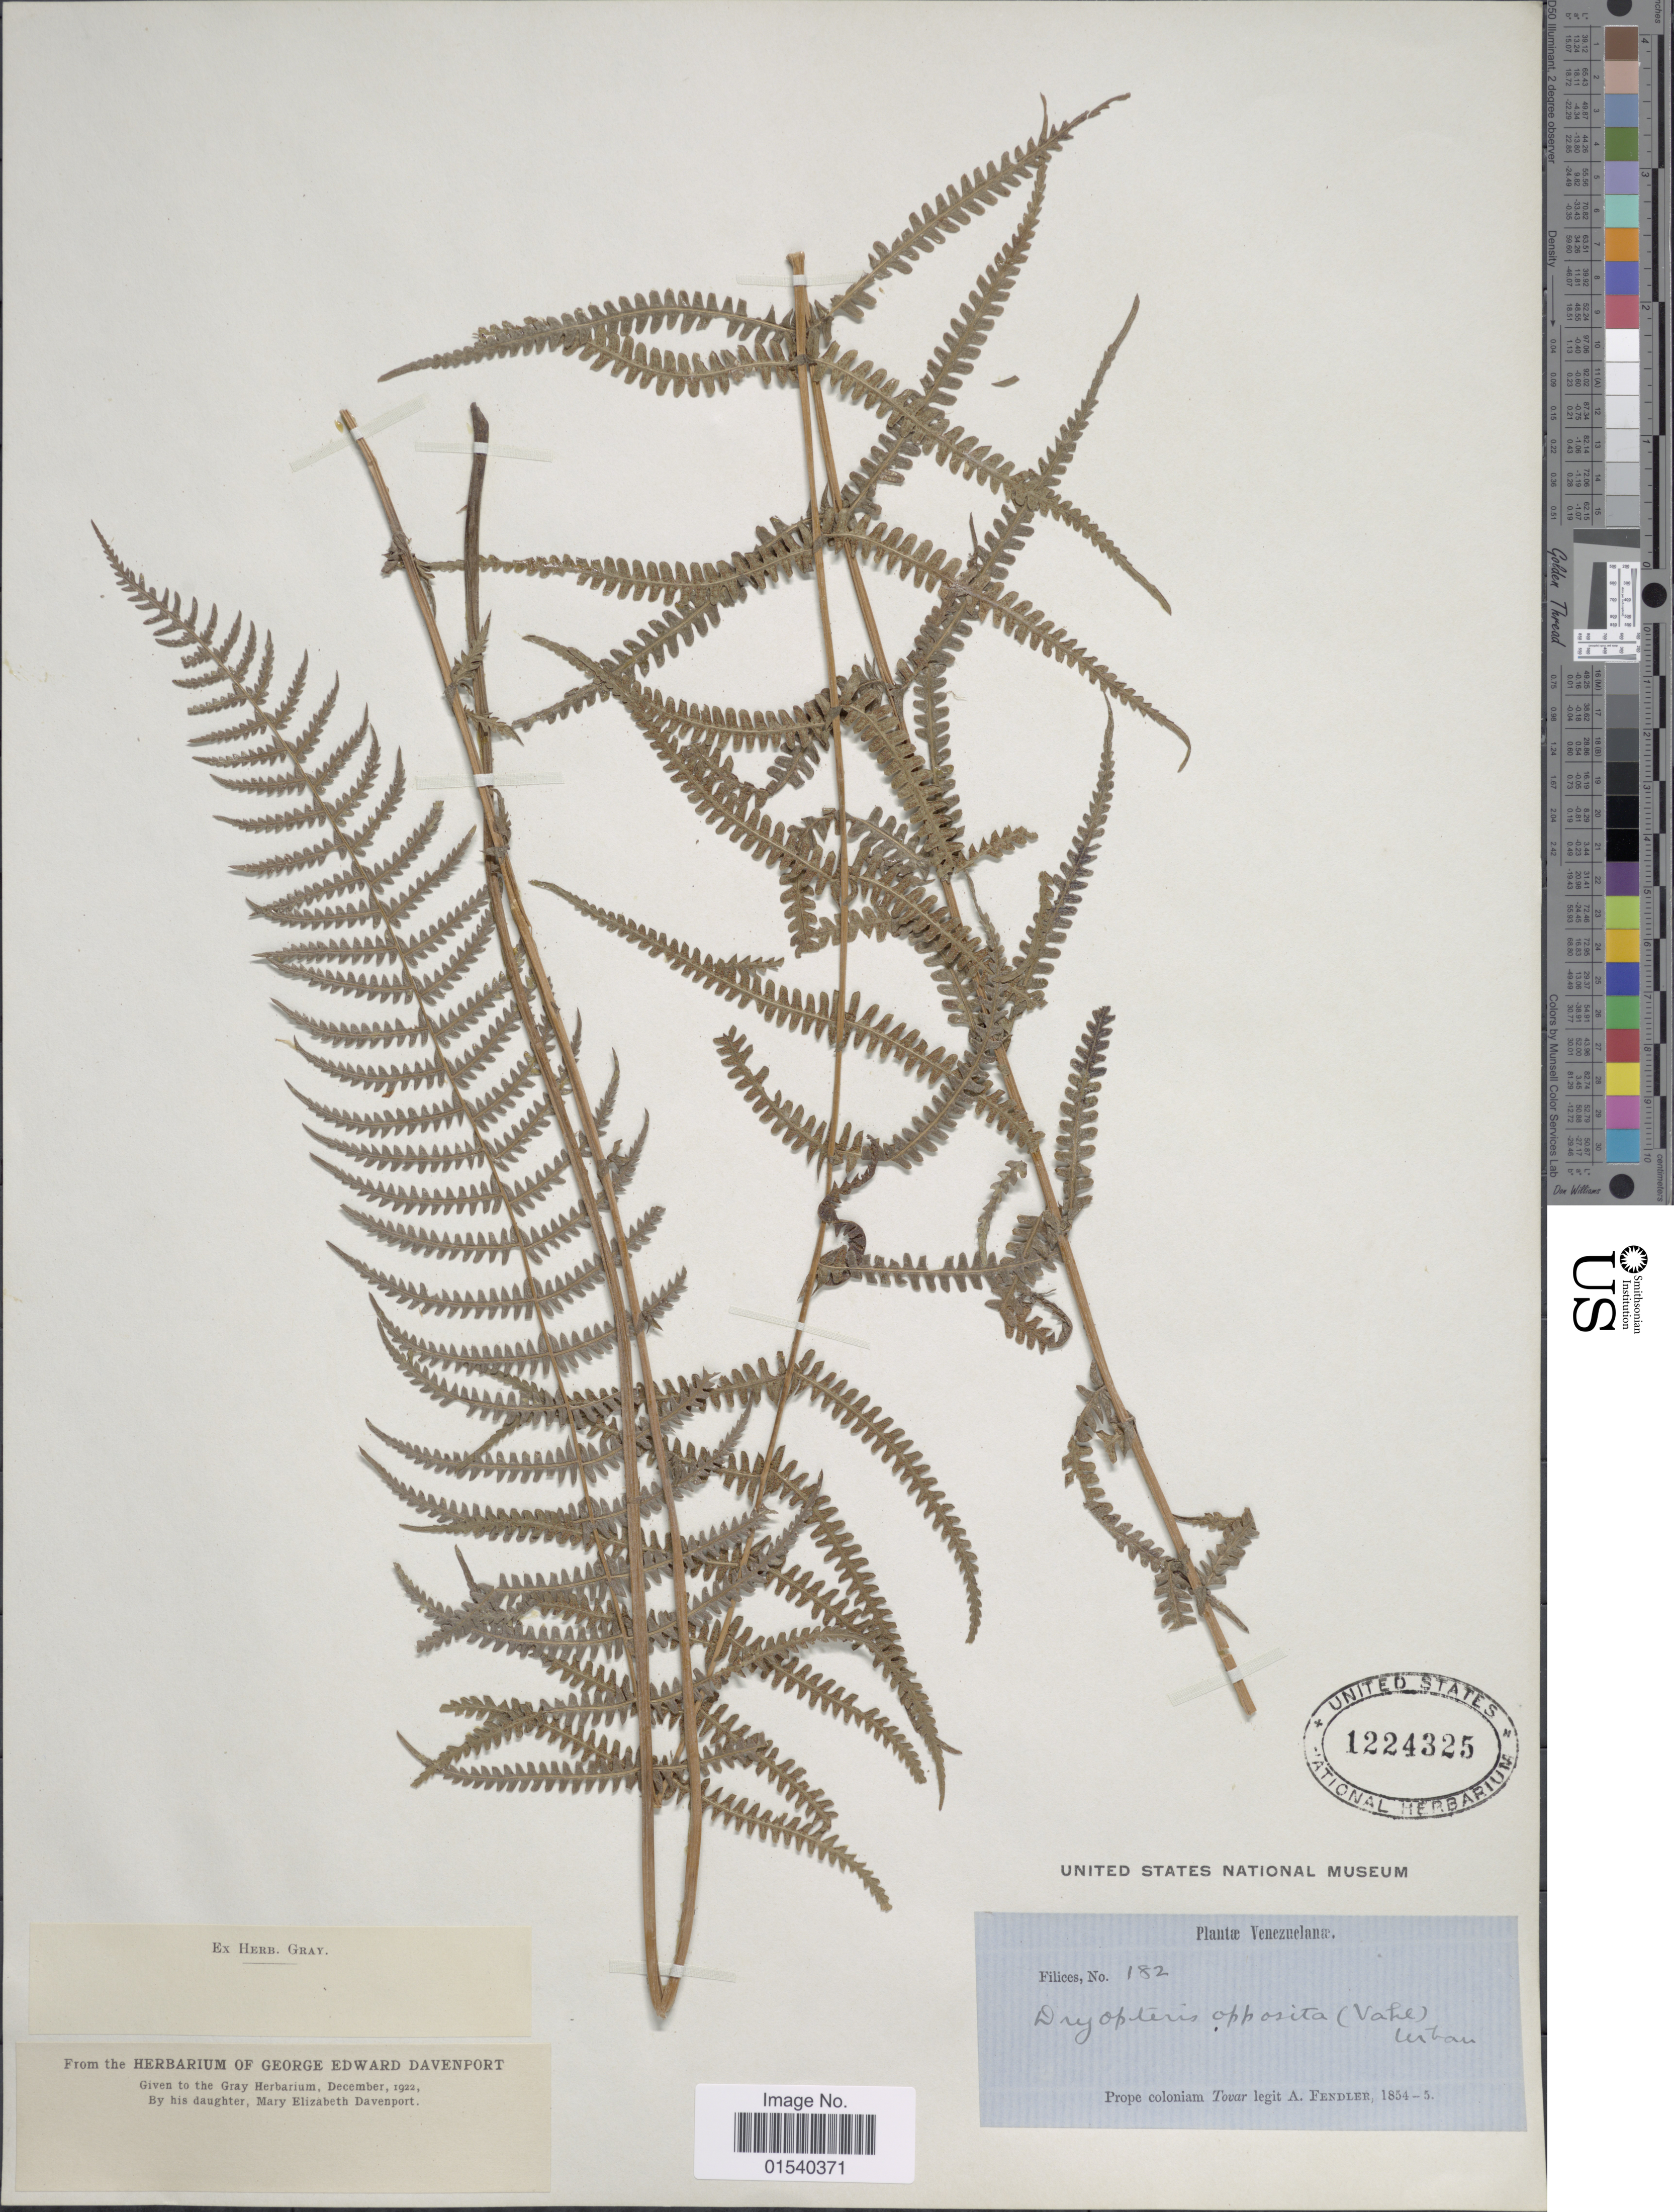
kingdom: Plantae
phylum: Tracheophyta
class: Polypodiopsida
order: Polypodiales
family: Thelypteridaceae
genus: Amauropelta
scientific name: Amauropelta opposita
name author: (Vahl) Pic. Serm.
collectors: A. Fendler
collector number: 182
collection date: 1854/1855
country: Venezuela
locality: Prope coloniam Tovar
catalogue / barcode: US 1224325